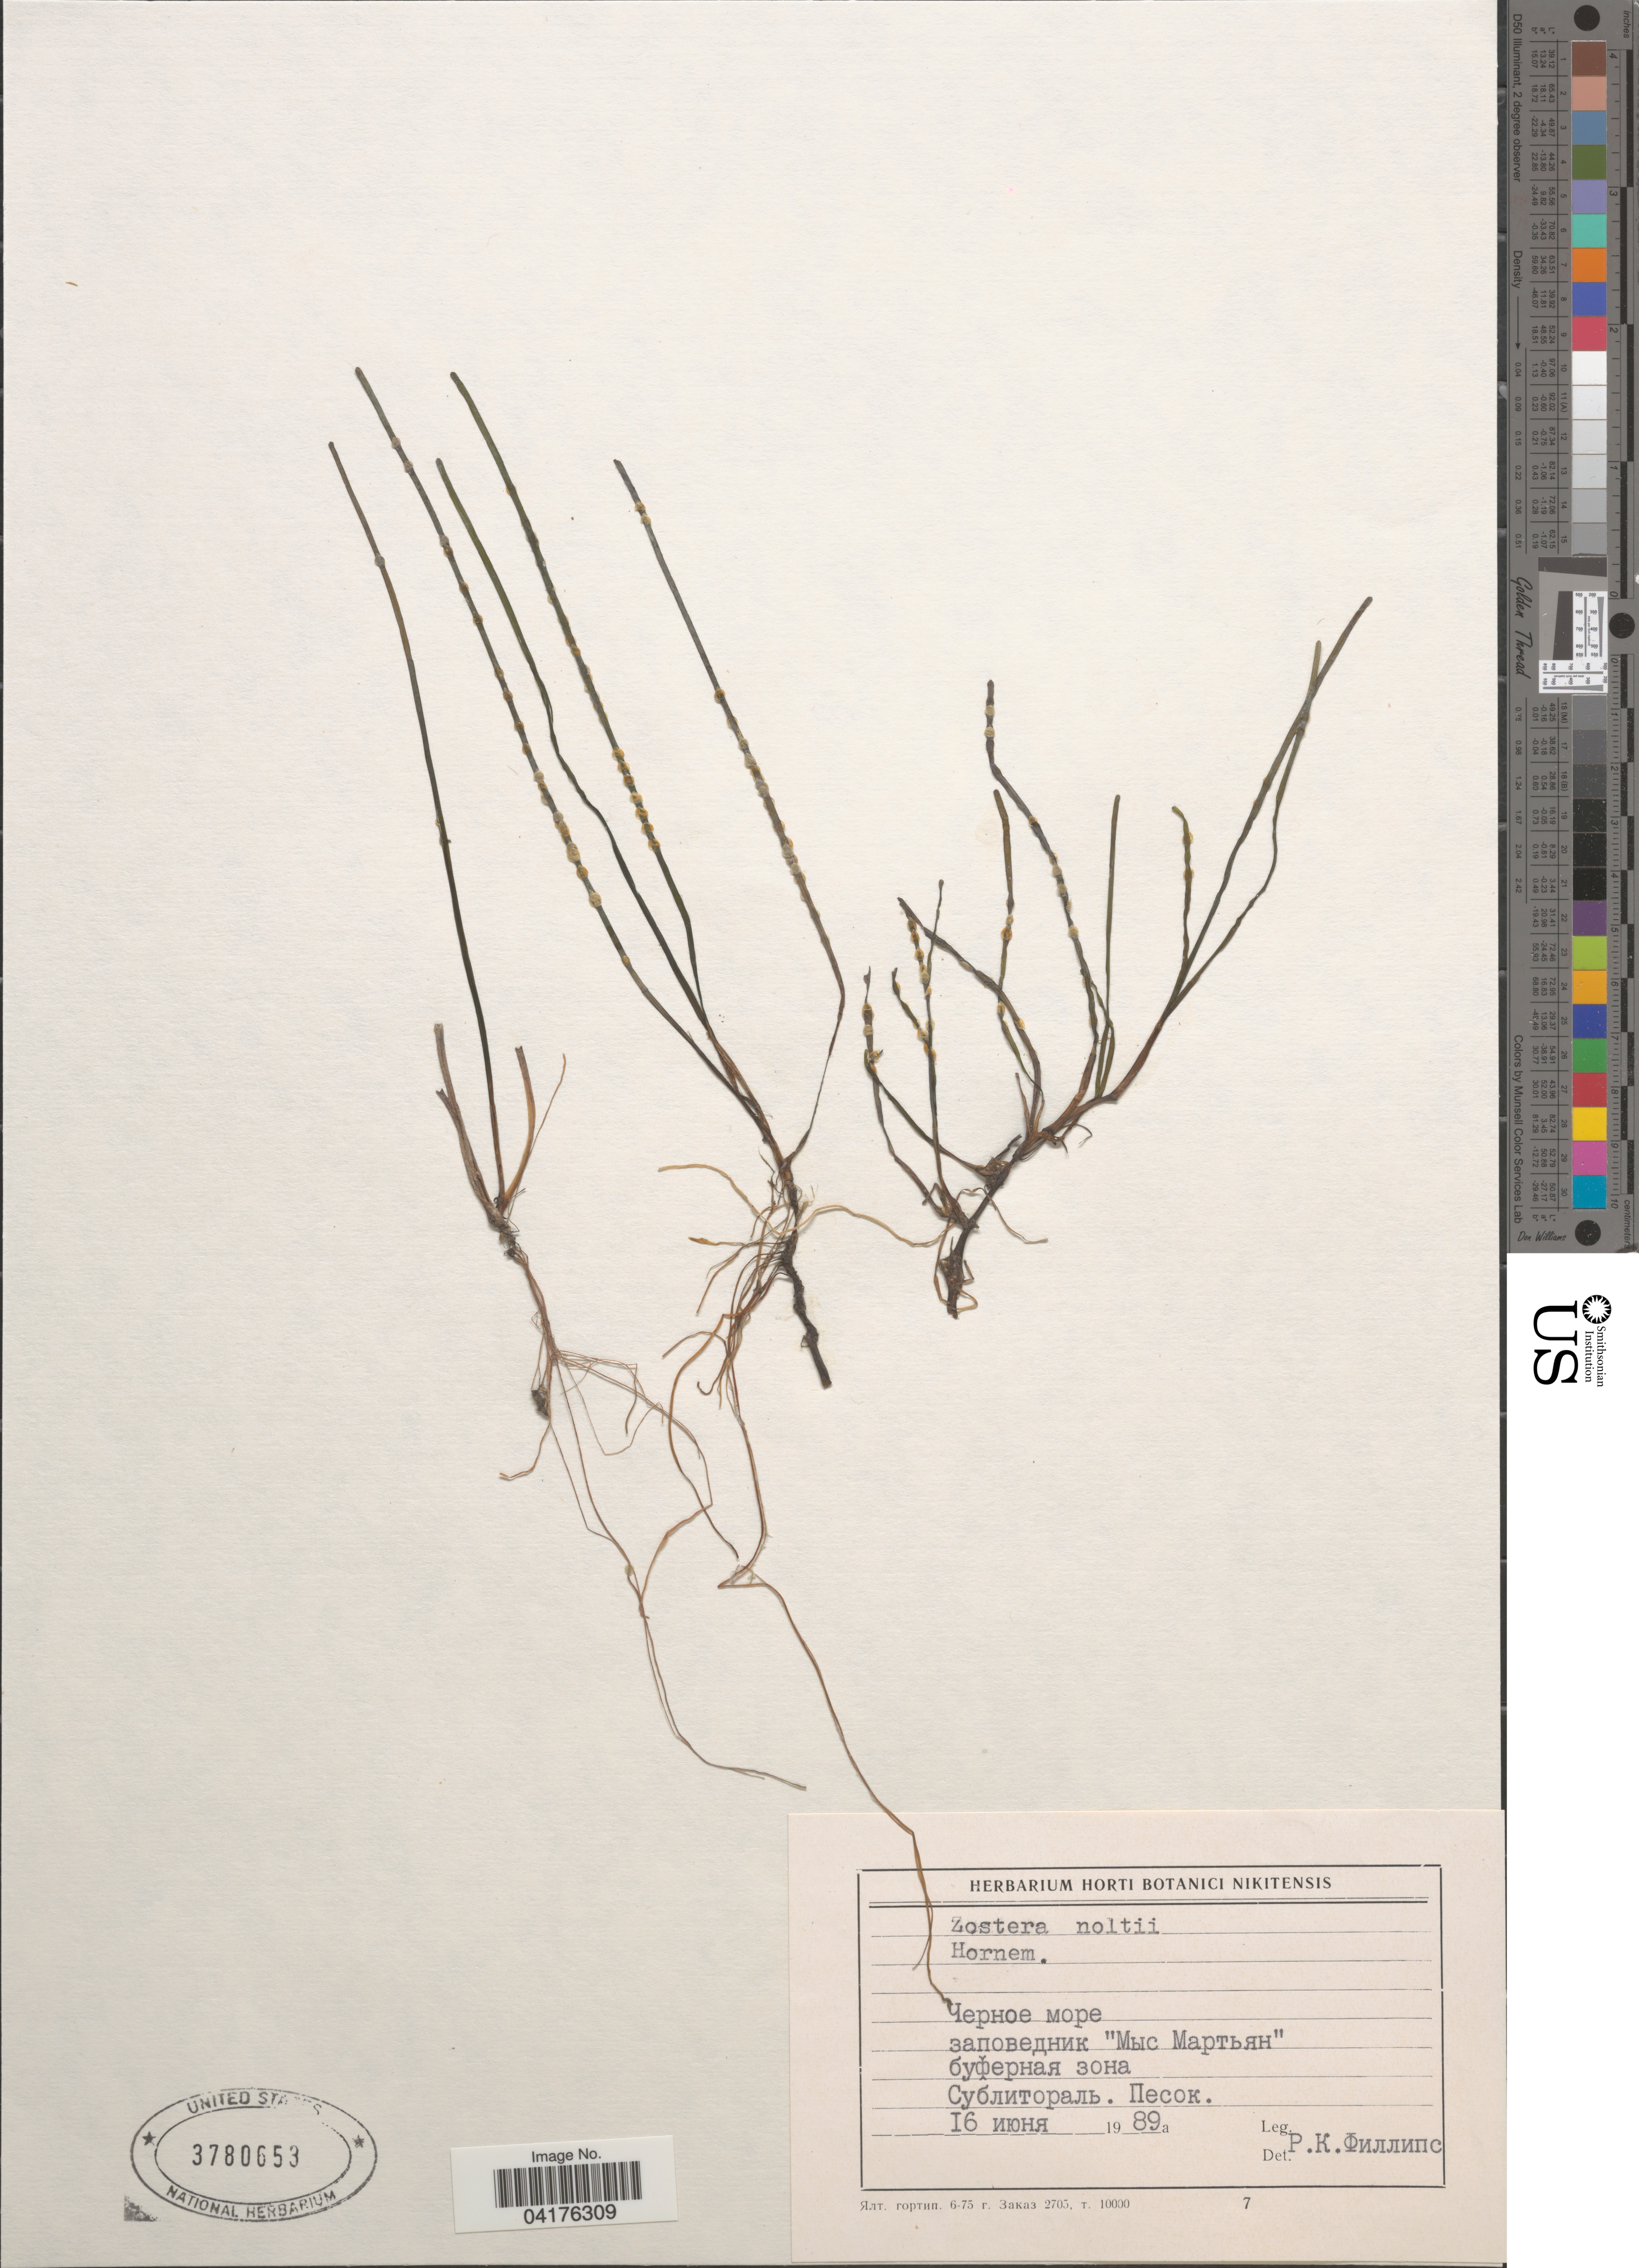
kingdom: Plantae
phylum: Tracheophyta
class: Liliopsida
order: Alismatales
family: Zosteraceae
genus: Zostera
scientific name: Zostera noltii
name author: Hornem.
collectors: X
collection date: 1989-06-16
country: Ukraine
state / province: Crimea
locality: Martyan Cape, Black Sea.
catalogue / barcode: US 3780653